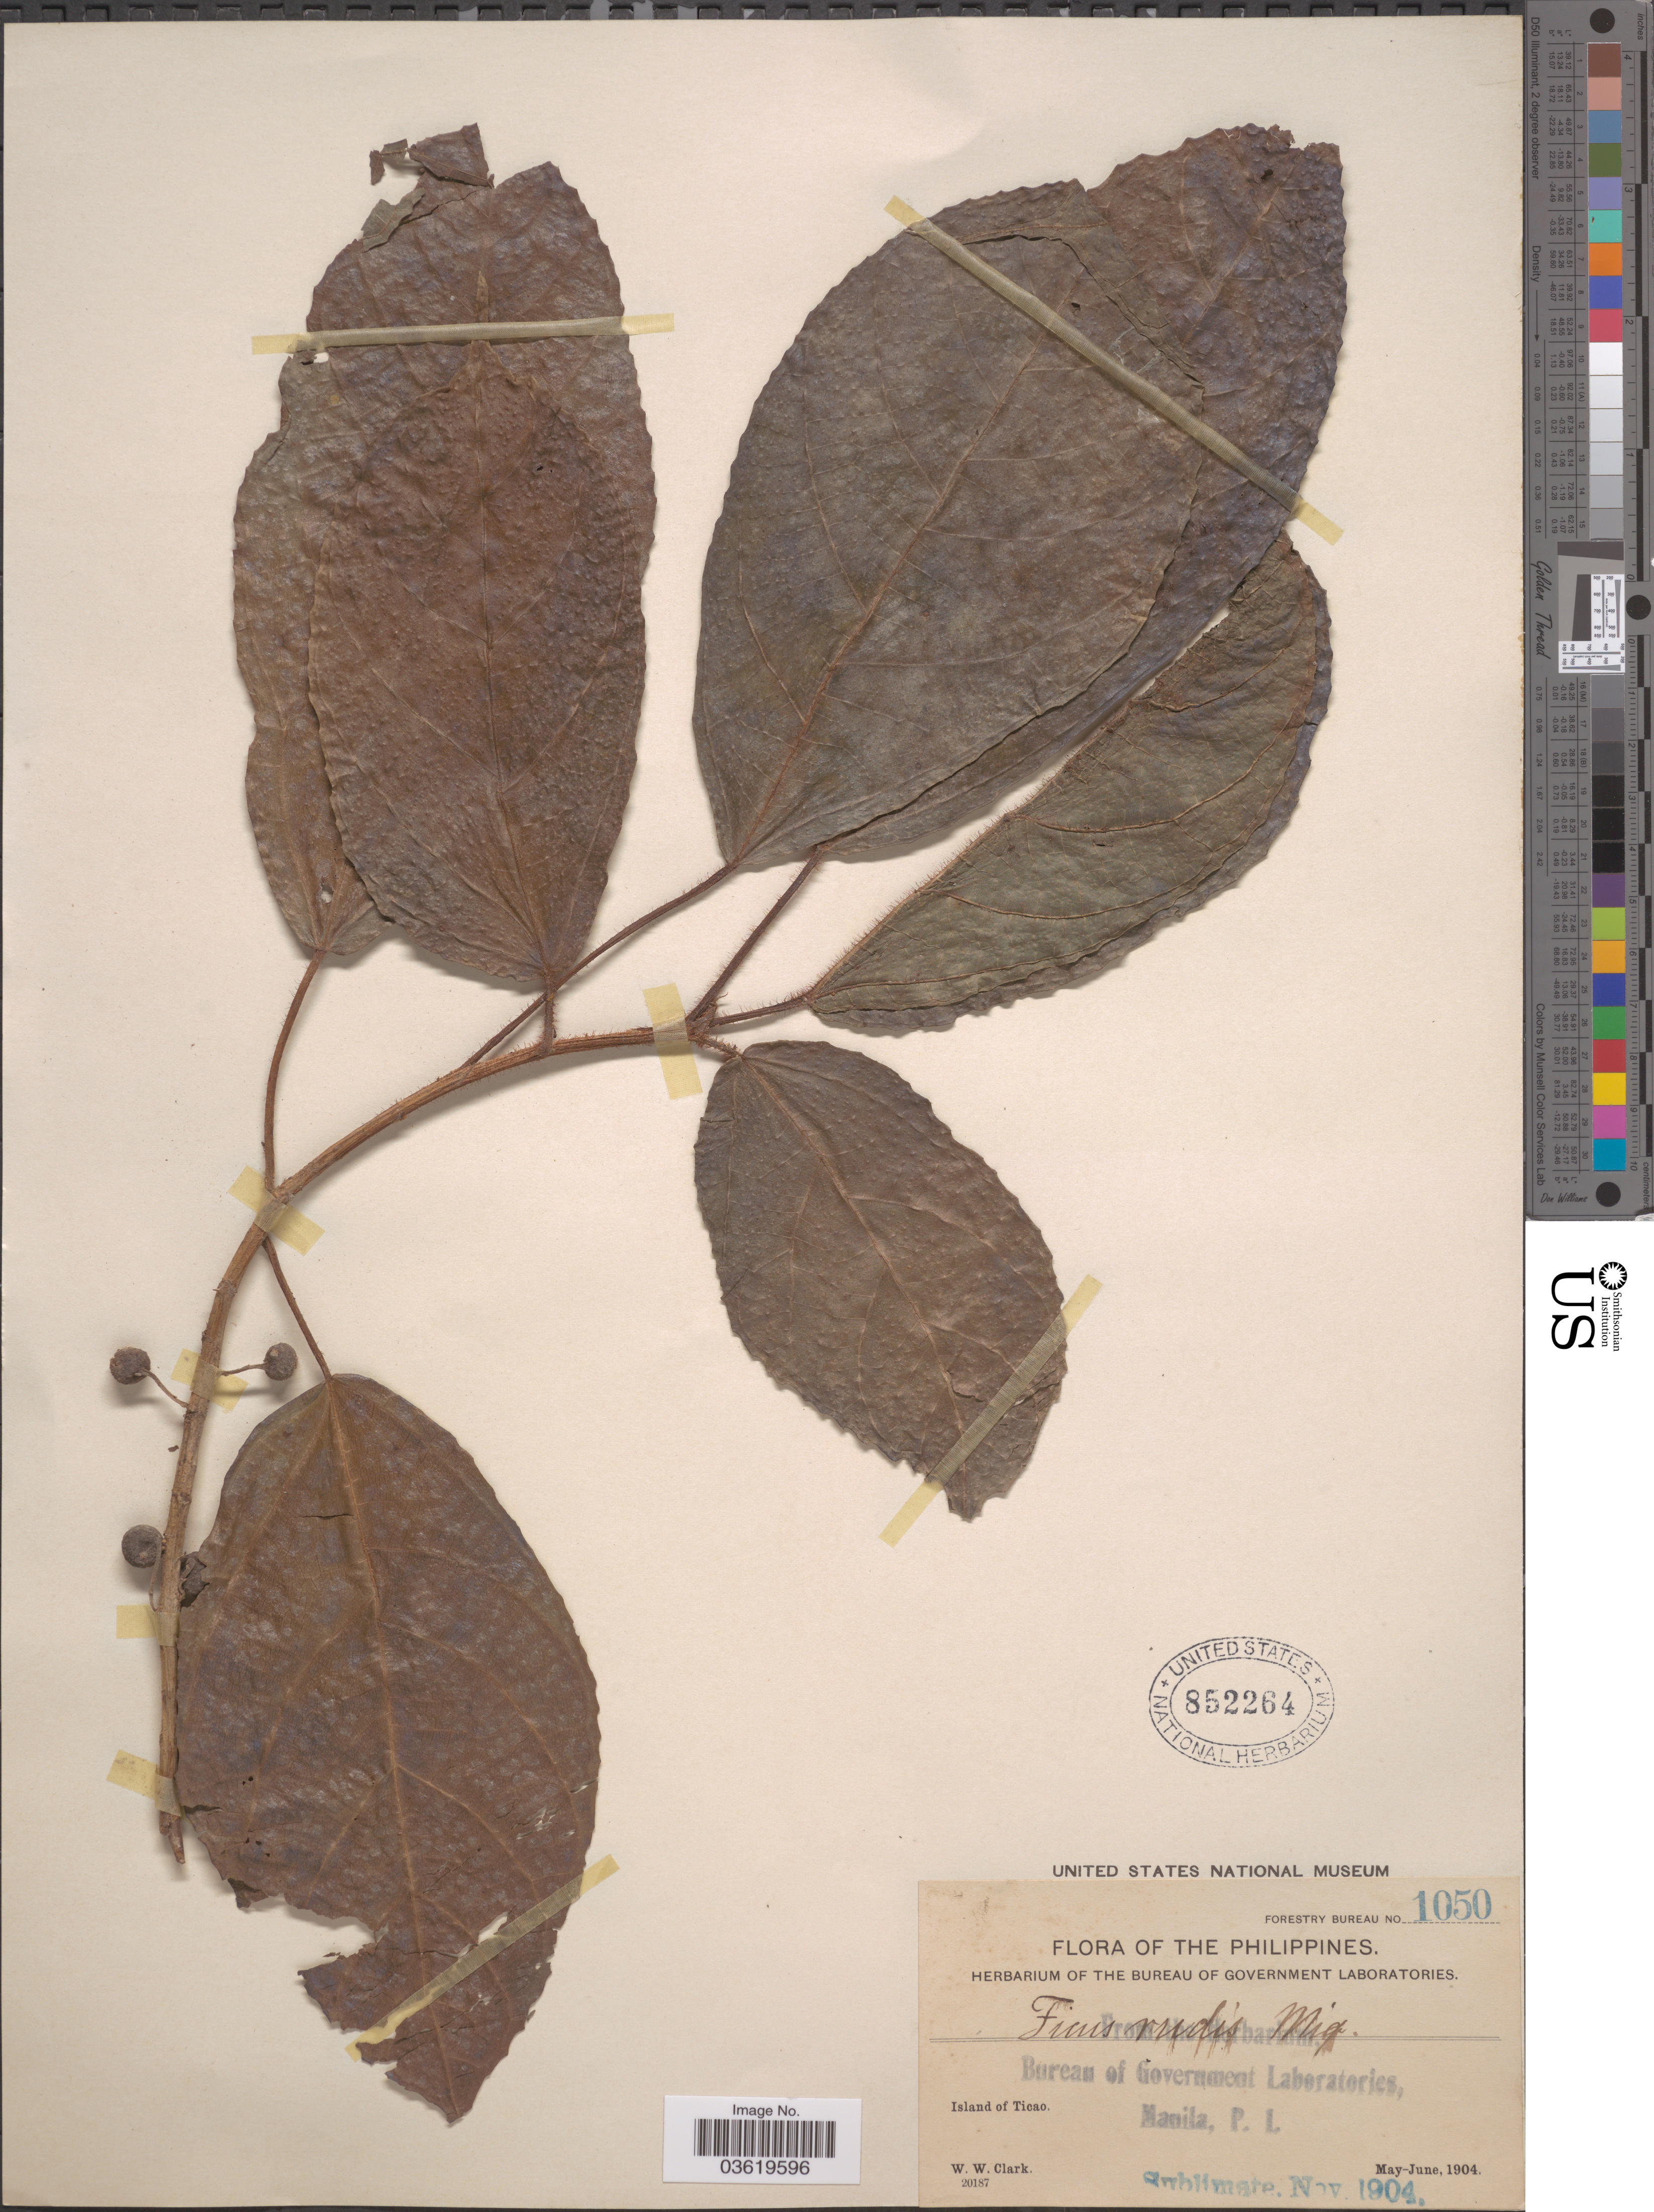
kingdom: Plantae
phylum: Tracheophyta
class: Magnoliopsida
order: Rosales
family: Moraceae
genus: Ficus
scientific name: Ficus rudis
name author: Pers.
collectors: W. W. Clark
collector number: Forestry Bureau 1050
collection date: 1904-05/1904-06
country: Philippines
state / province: Bicol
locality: Island of Ticao.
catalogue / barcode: US 852264